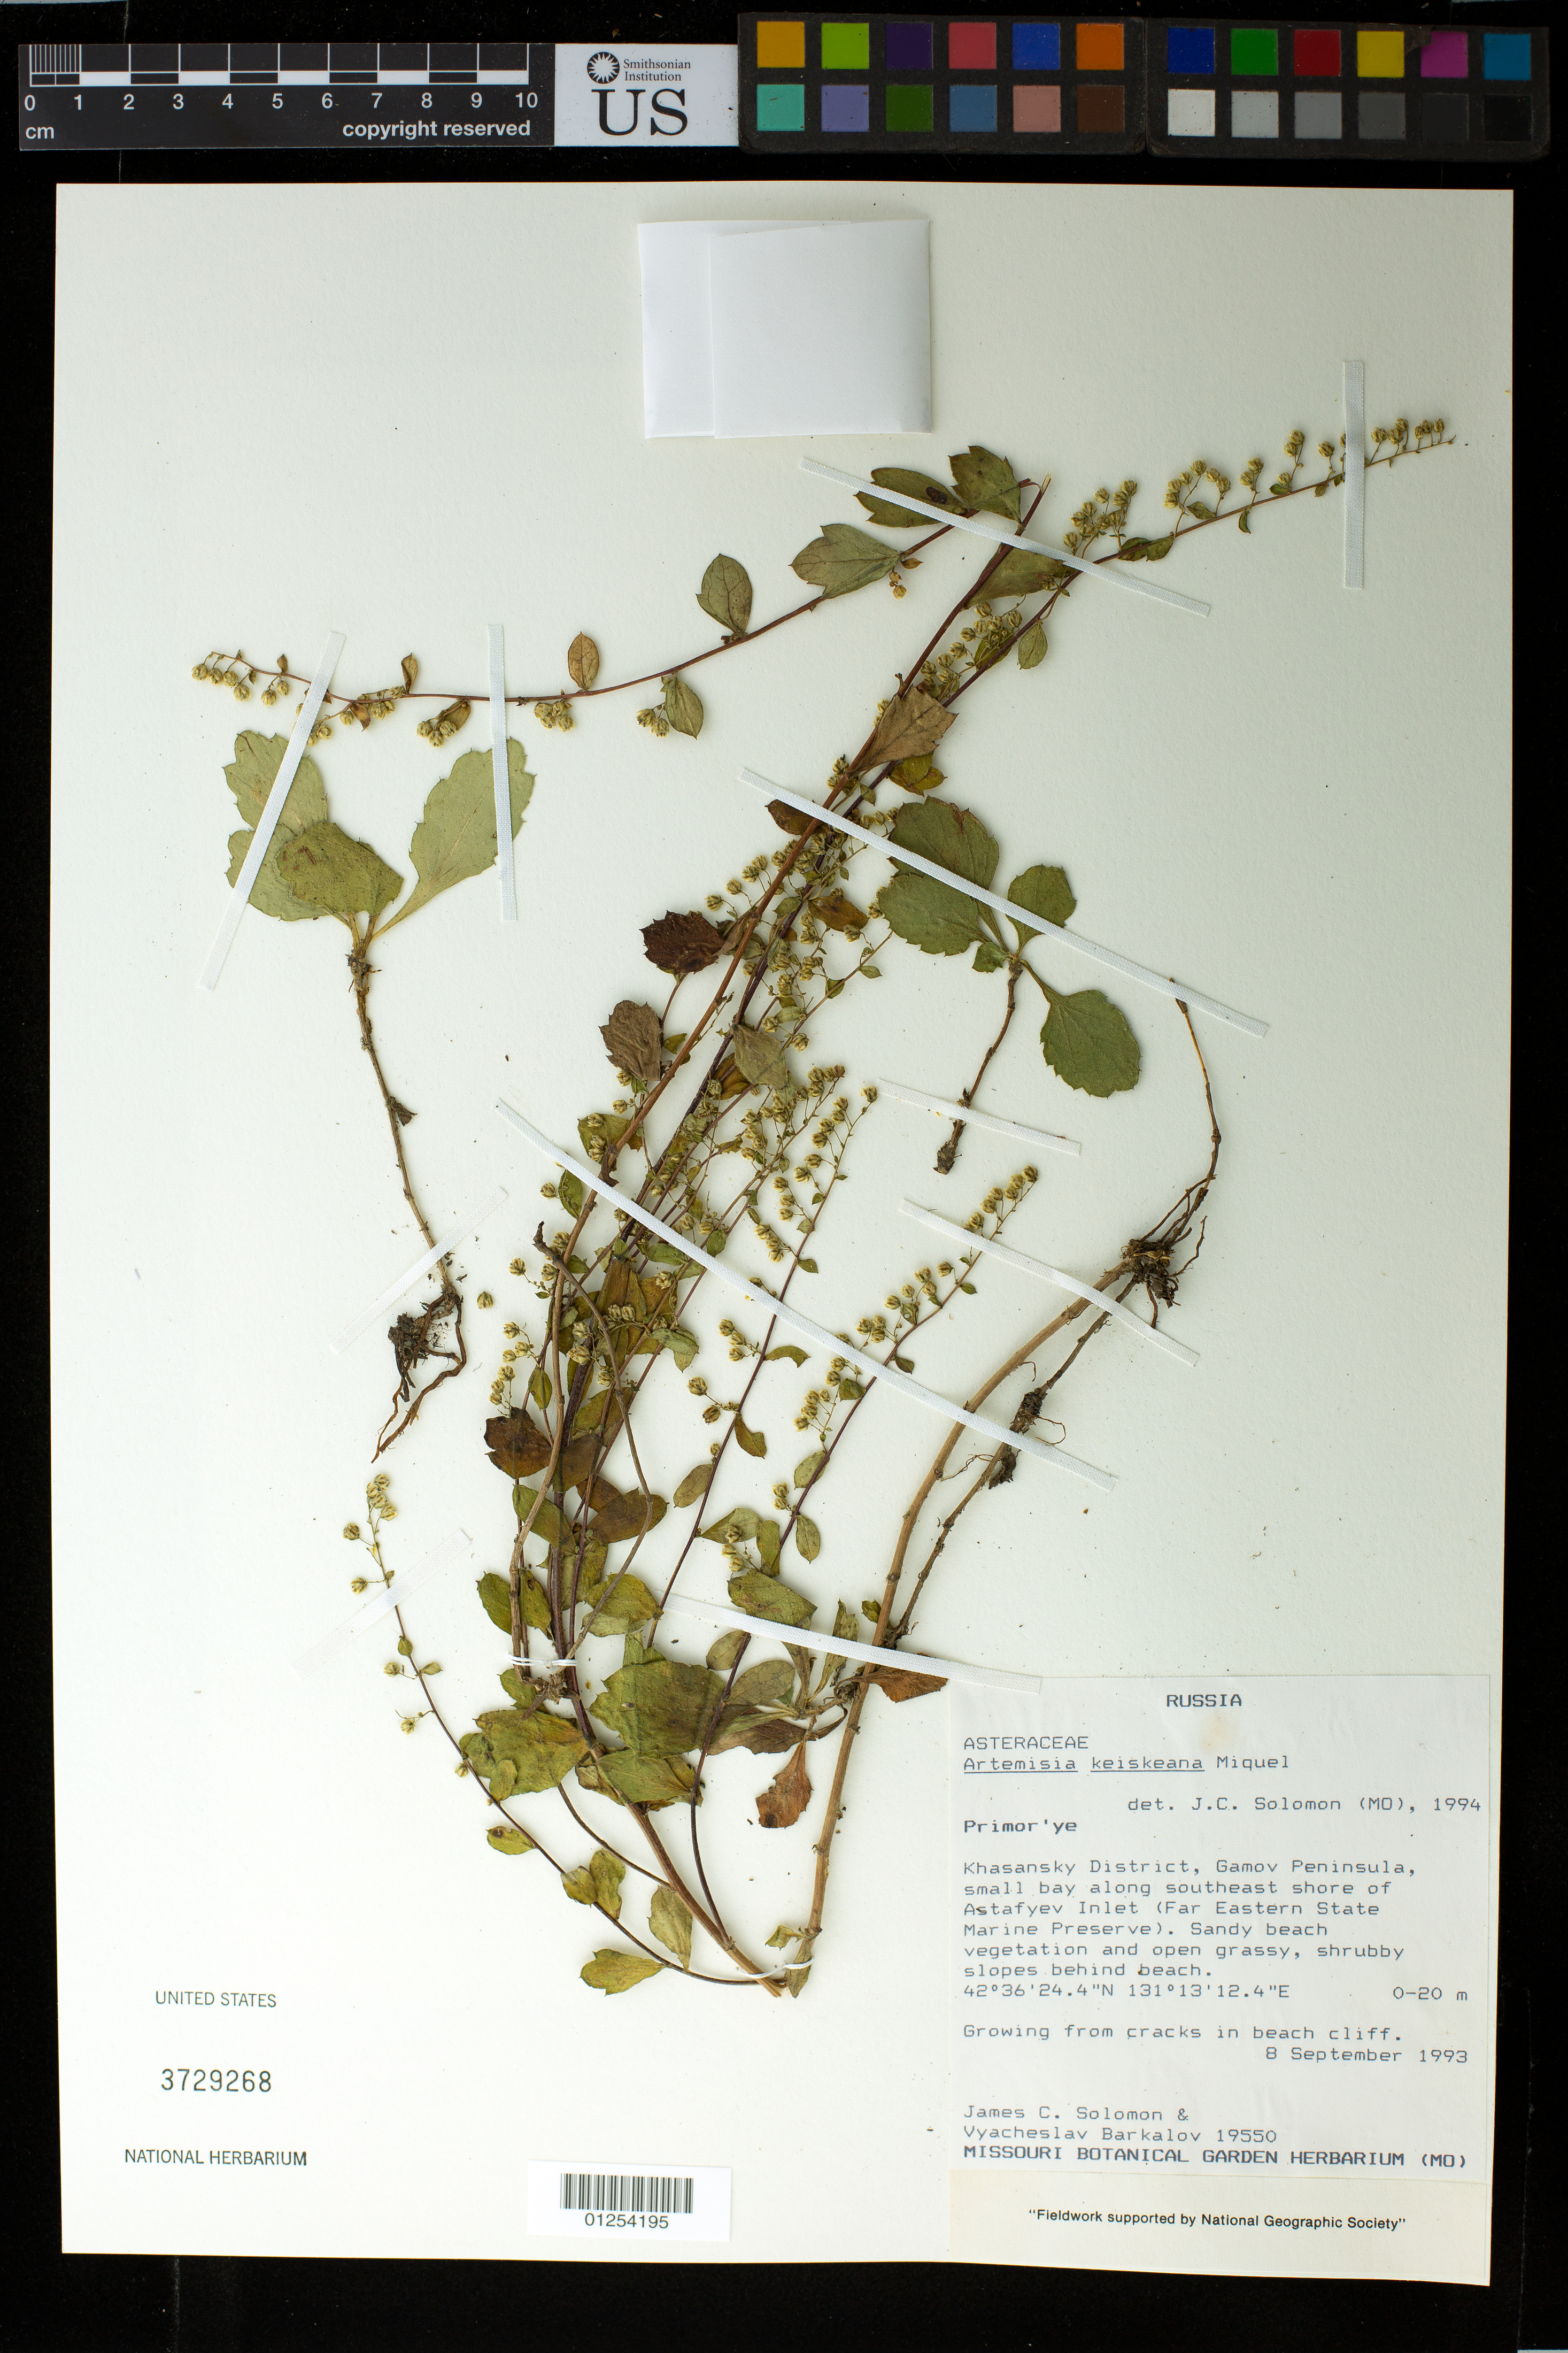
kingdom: Plantae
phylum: Tracheophyta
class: Magnoliopsida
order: Asterales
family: Asteraceae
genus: Artemisia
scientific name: Artemisia keiskeana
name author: Miq.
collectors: J. C. Solomon & V. Barkalov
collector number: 19550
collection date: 1993-09-08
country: Russian Federation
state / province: Primorsky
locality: Khasansky District, Gamov Peninsula, small bay along SE shore of Astafyev Inlet (Far Eastern State marine Preserve)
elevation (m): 0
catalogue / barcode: US 3729268